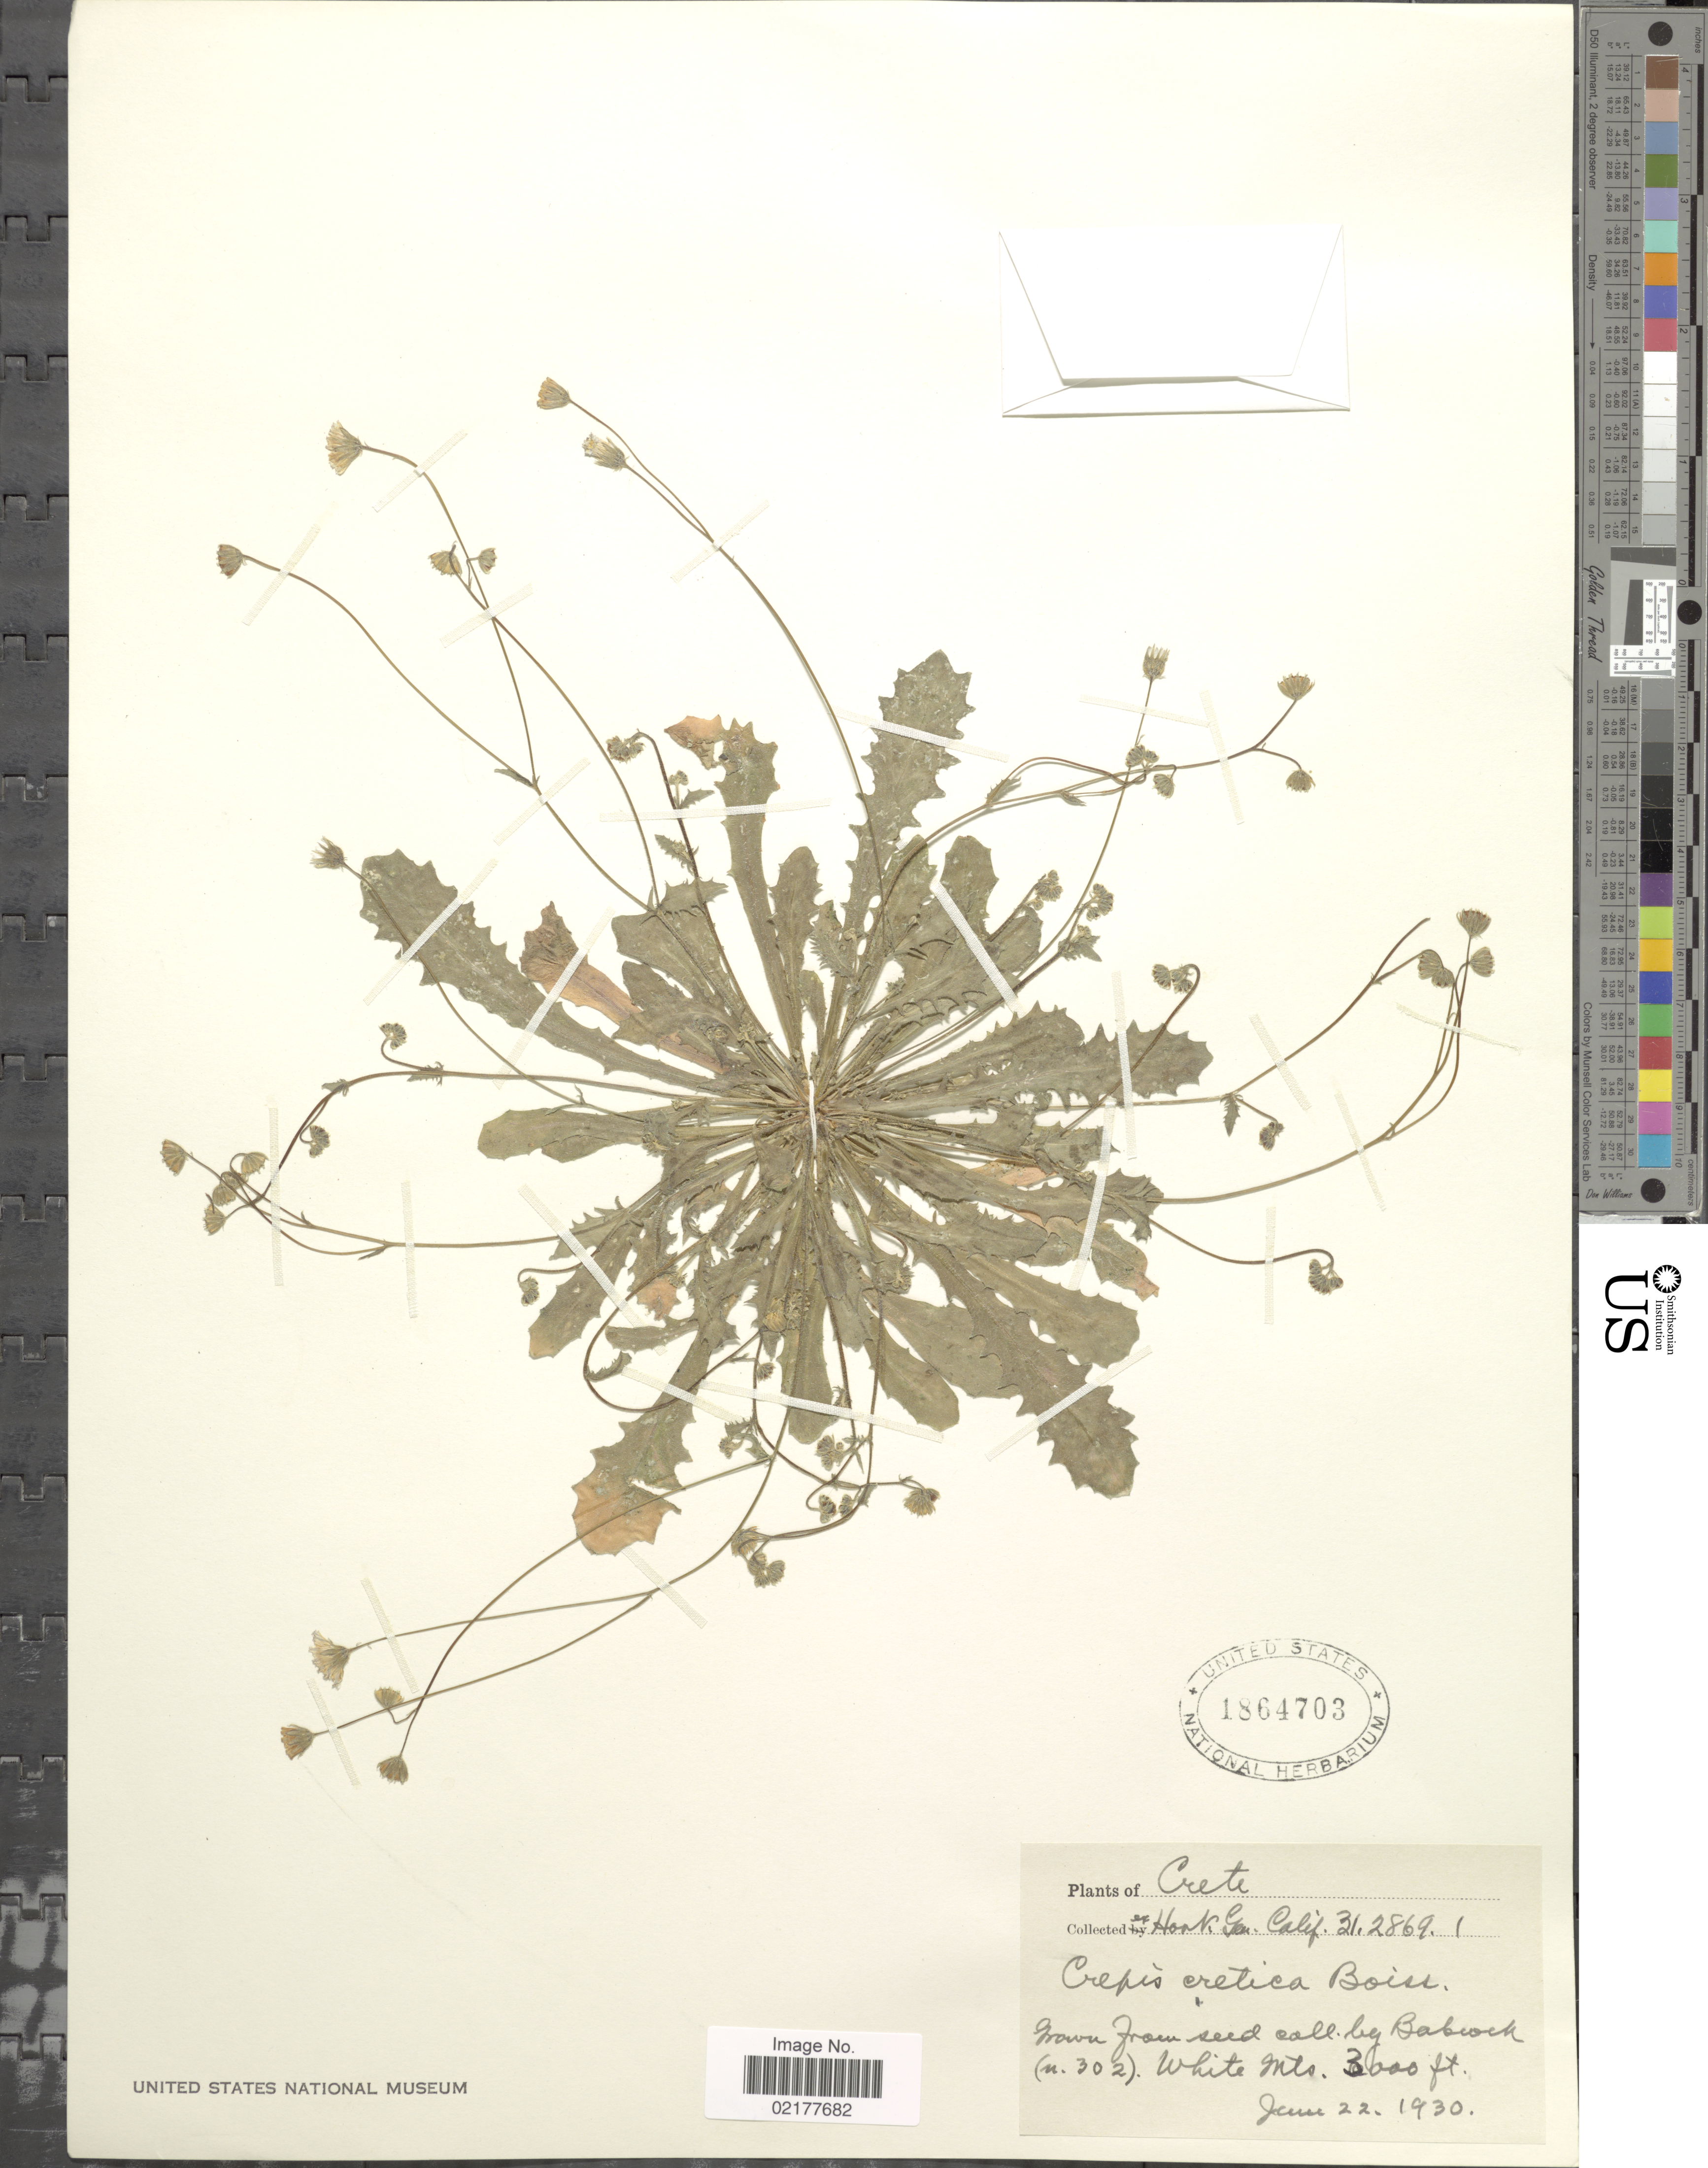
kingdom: Plantae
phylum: Tracheophyta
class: Magnoliopsida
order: Asterales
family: Asteraceae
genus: Crepis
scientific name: Crepis cretica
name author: Boiss.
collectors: Hort. Gen. Calif.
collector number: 3128691?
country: Greece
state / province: Crete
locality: Crete [unsure placement]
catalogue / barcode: US 1864703